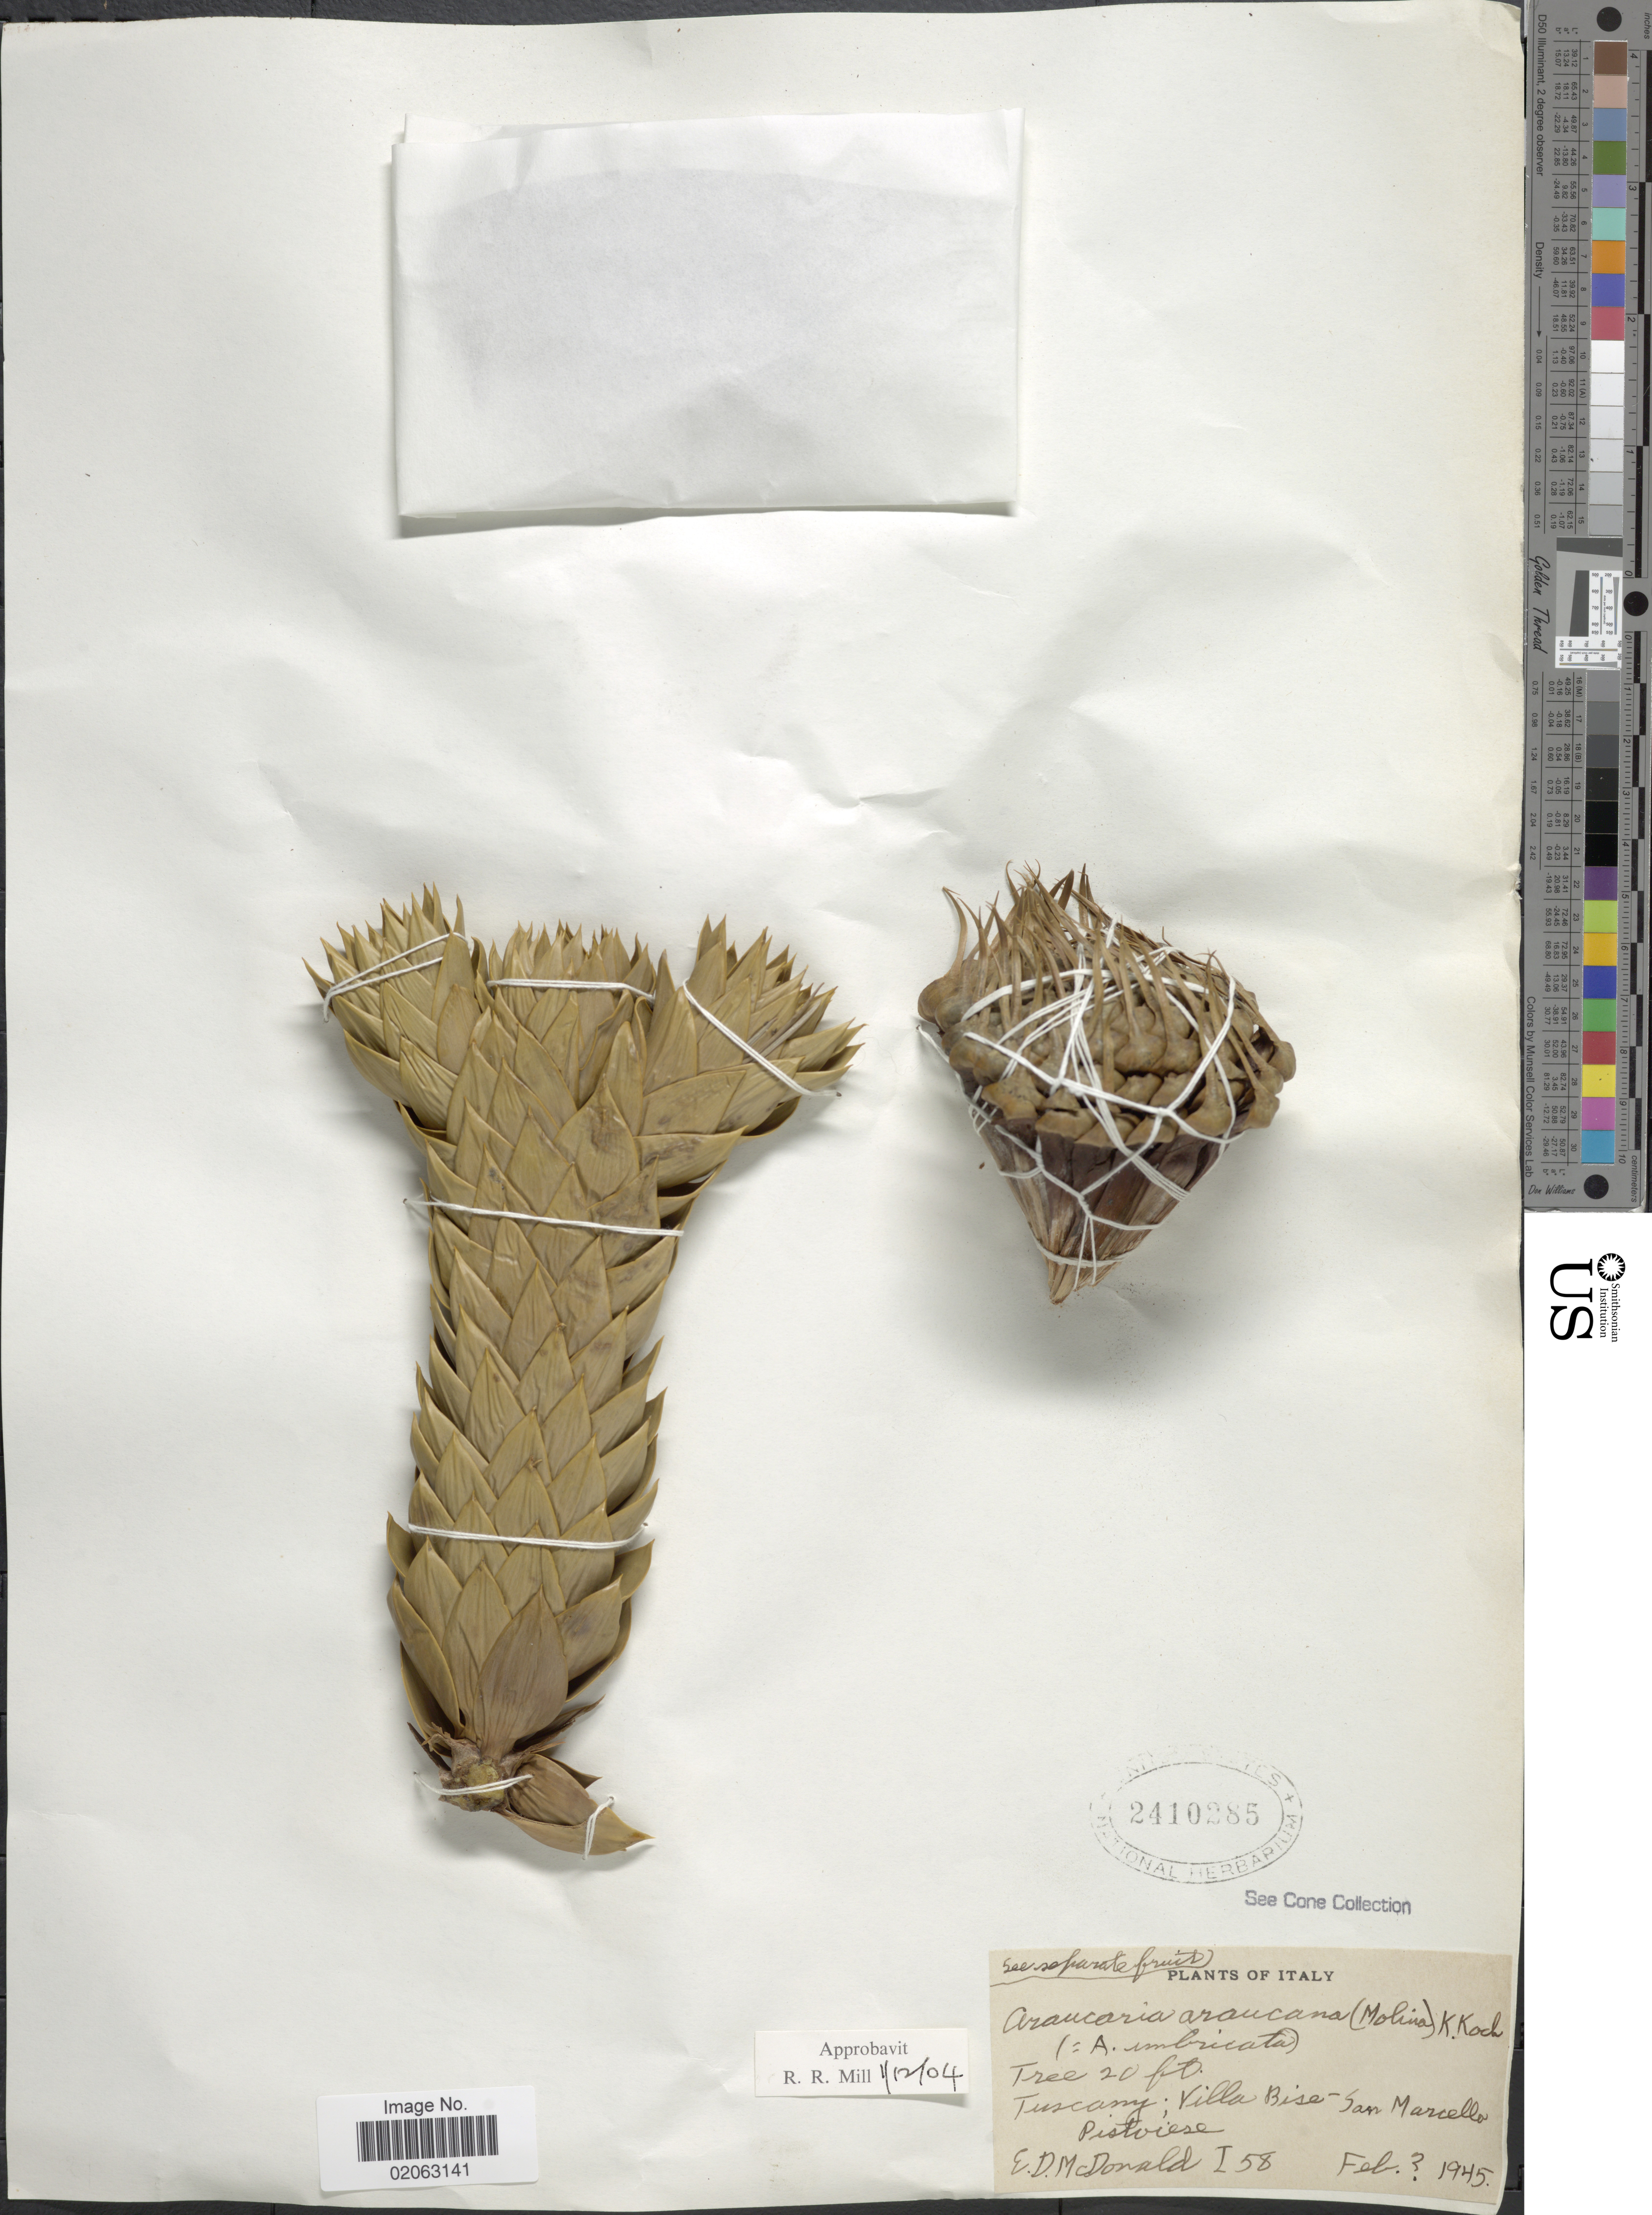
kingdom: Plantae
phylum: Tracheophyta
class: Pinopsida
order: Pinales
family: Araucariaceae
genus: Araucaria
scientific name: Araucaria araucana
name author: (Molina) K. Koch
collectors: E. D. McDonald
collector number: I 58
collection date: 1945-02-03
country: Italy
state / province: Tuscany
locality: Villa Bice- San Marcello Pistoiese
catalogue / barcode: US 2410285